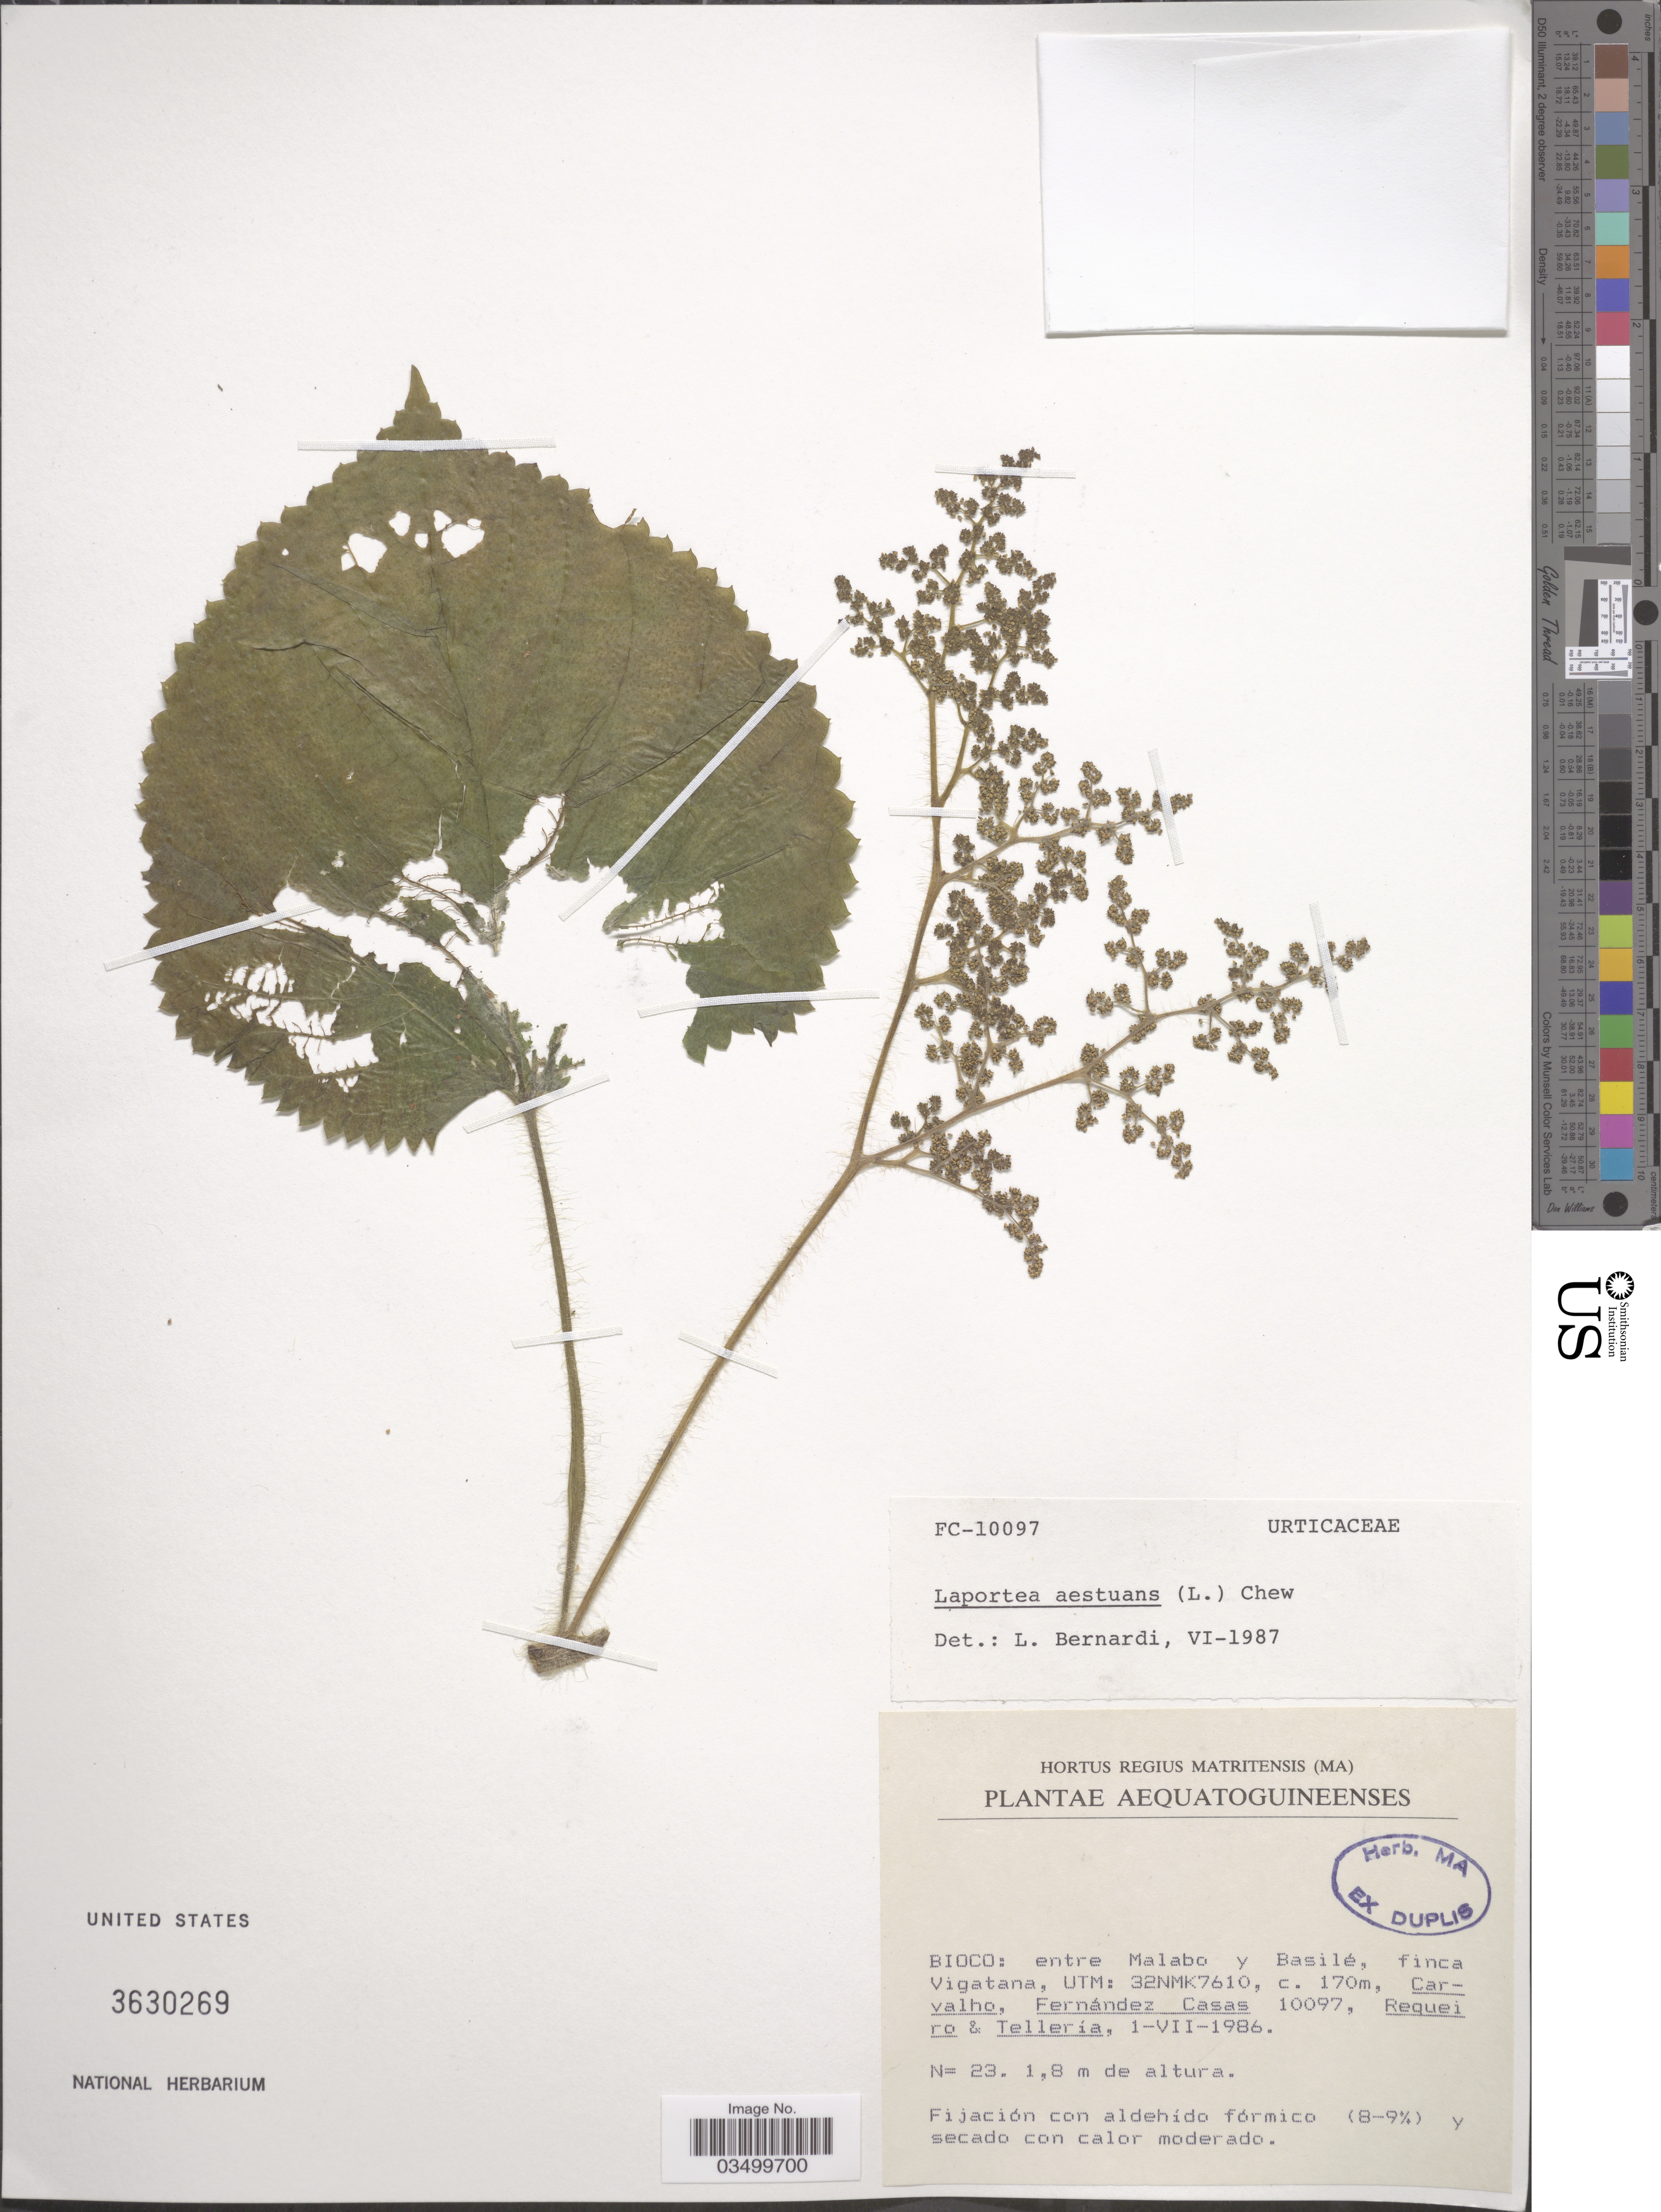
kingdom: Plantae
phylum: Tracheophyta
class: Magnoliopsida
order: Rosales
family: Urticaceae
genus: Laportea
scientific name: Laportea aestuans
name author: (L.) Chew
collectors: Carvalho, --, F. Casas, Requeiro, -- & -. Telleria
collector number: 10097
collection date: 1986-07-01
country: Equatorial Guinea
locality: Bioco: entre Malabo u Basilé, finca Viganta, UTM: 32NMK7610.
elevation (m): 170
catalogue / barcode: US 3630269